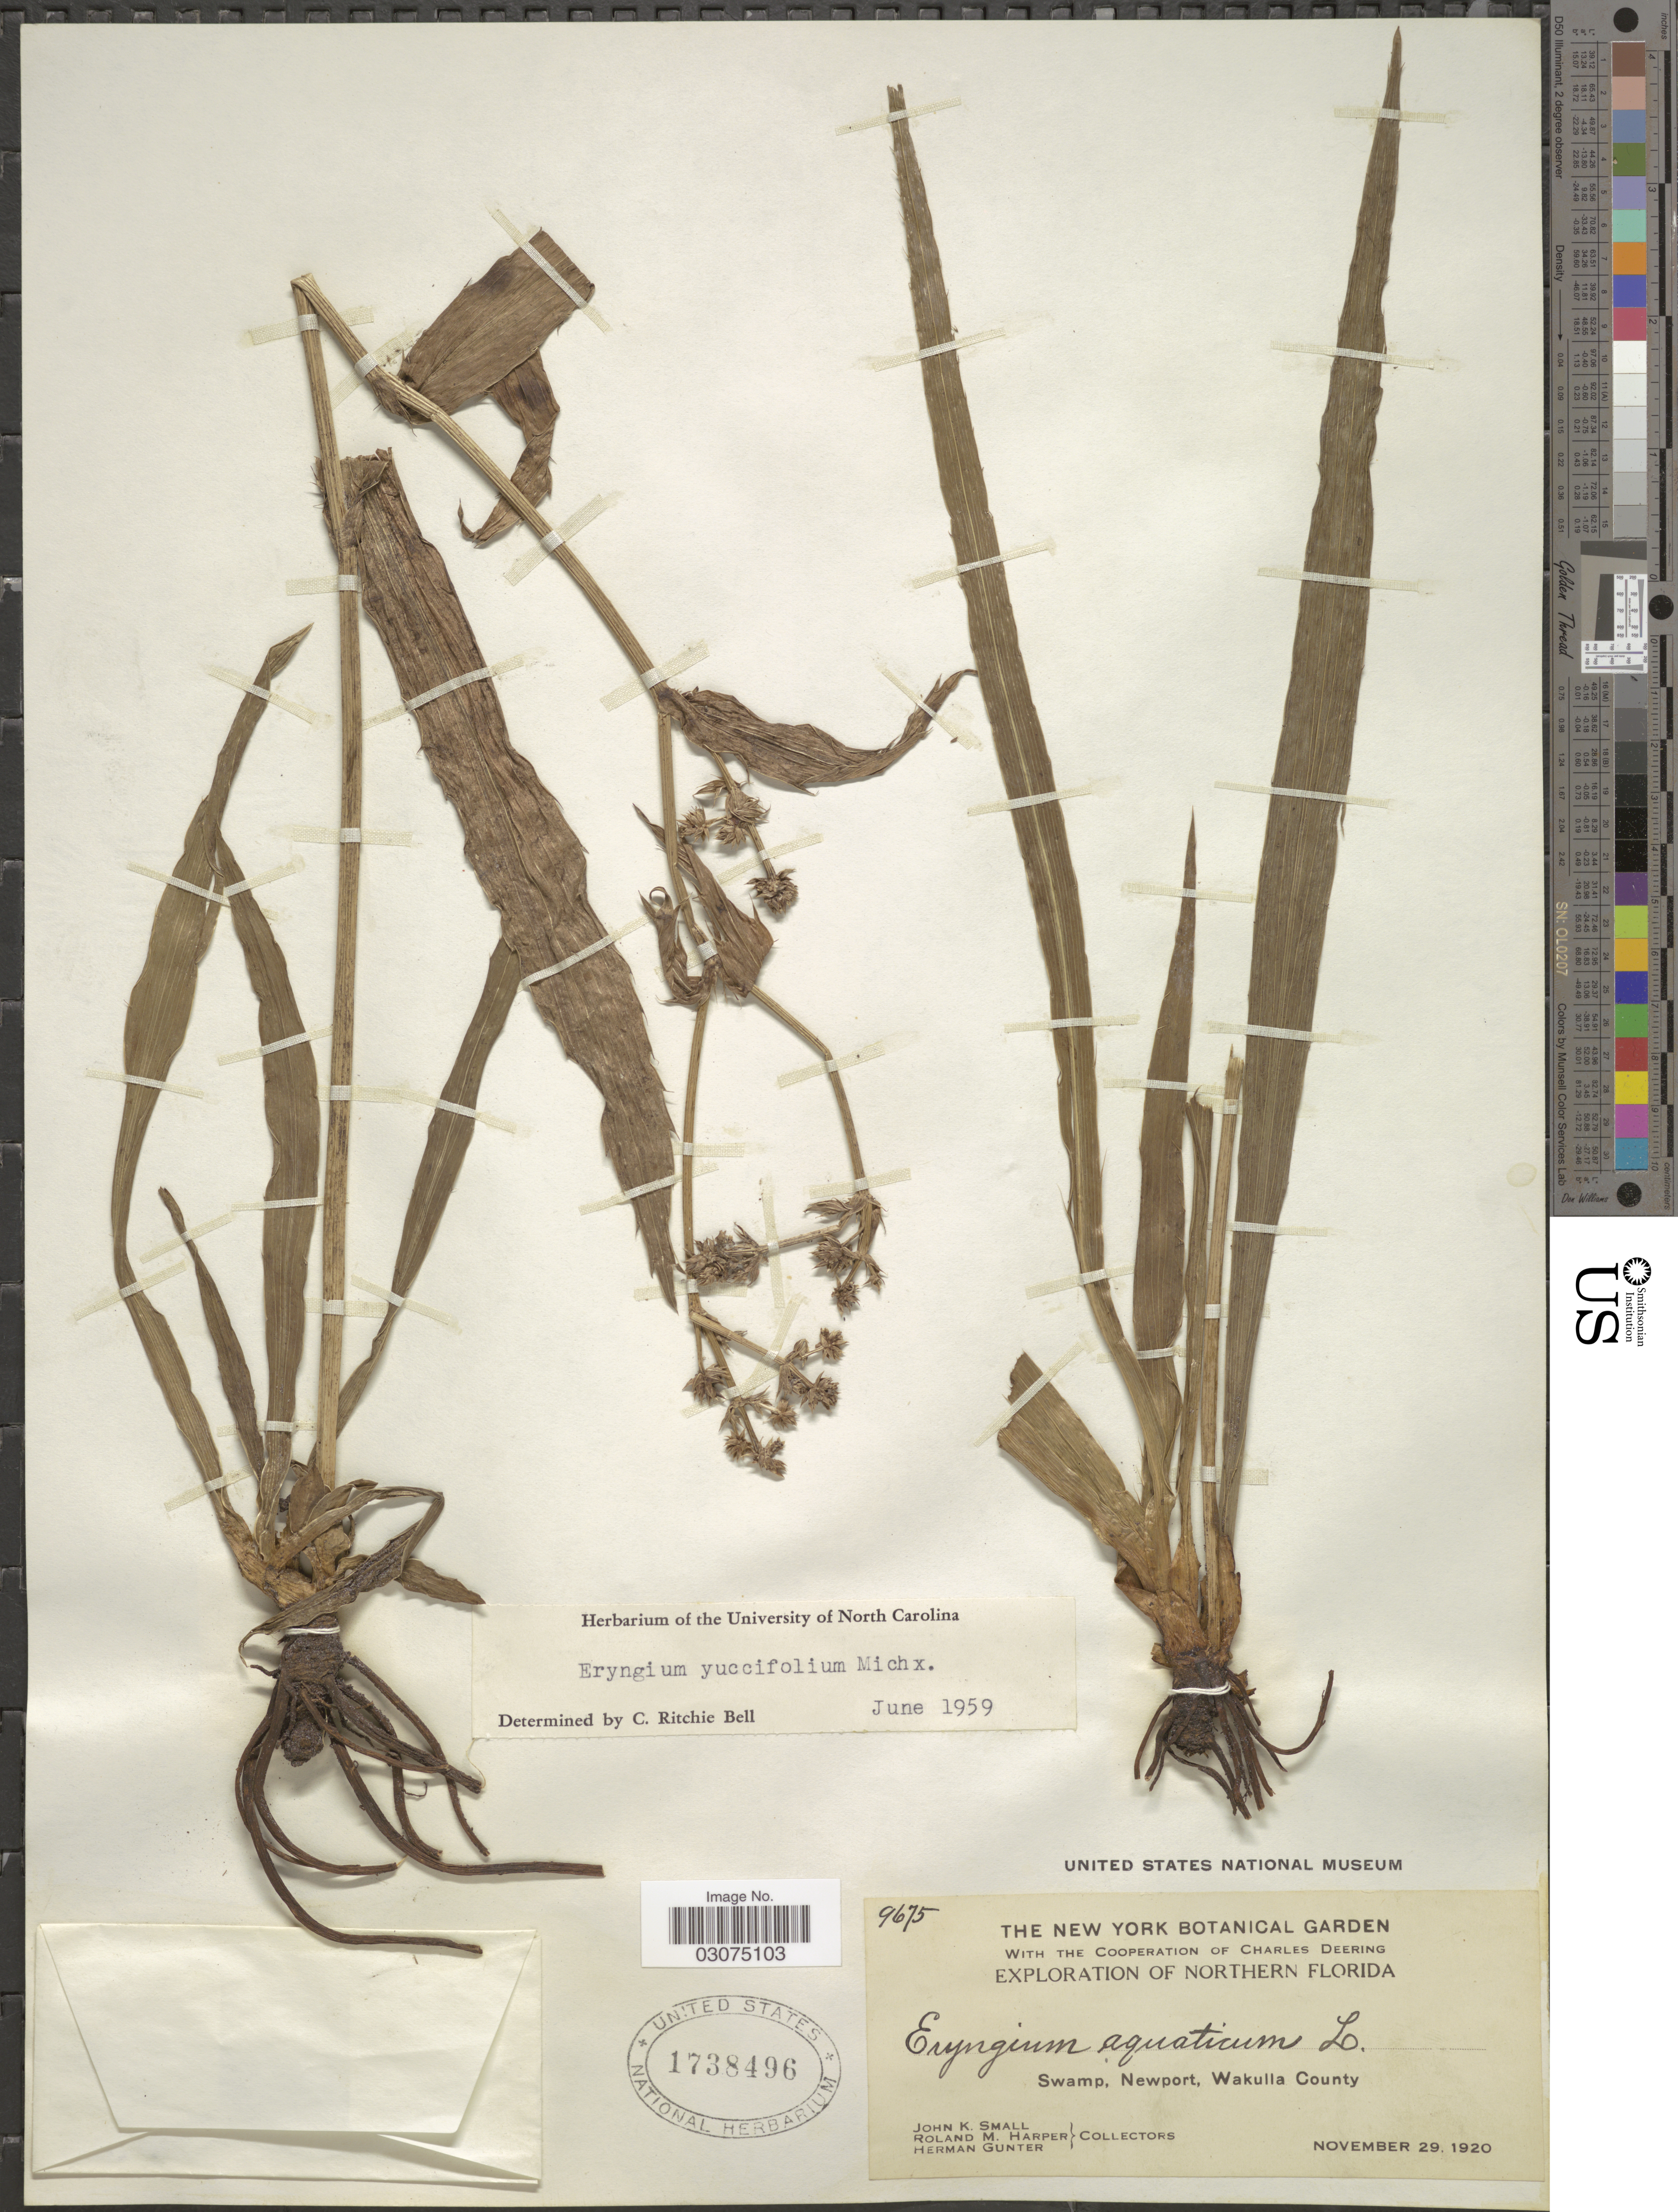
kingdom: Plantae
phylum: Tracheophyta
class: Magnoliopsida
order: Apiales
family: Apiaceae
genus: Eryngium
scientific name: Eryngium yuccifolium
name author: Michx.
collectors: J. K. Small, R. M. Harper & H. Gunter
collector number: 9675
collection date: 1920-11-29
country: United States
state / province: Florida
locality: Northern Florida. Swamp, Newport, Wakulla County.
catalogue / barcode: US 1738496